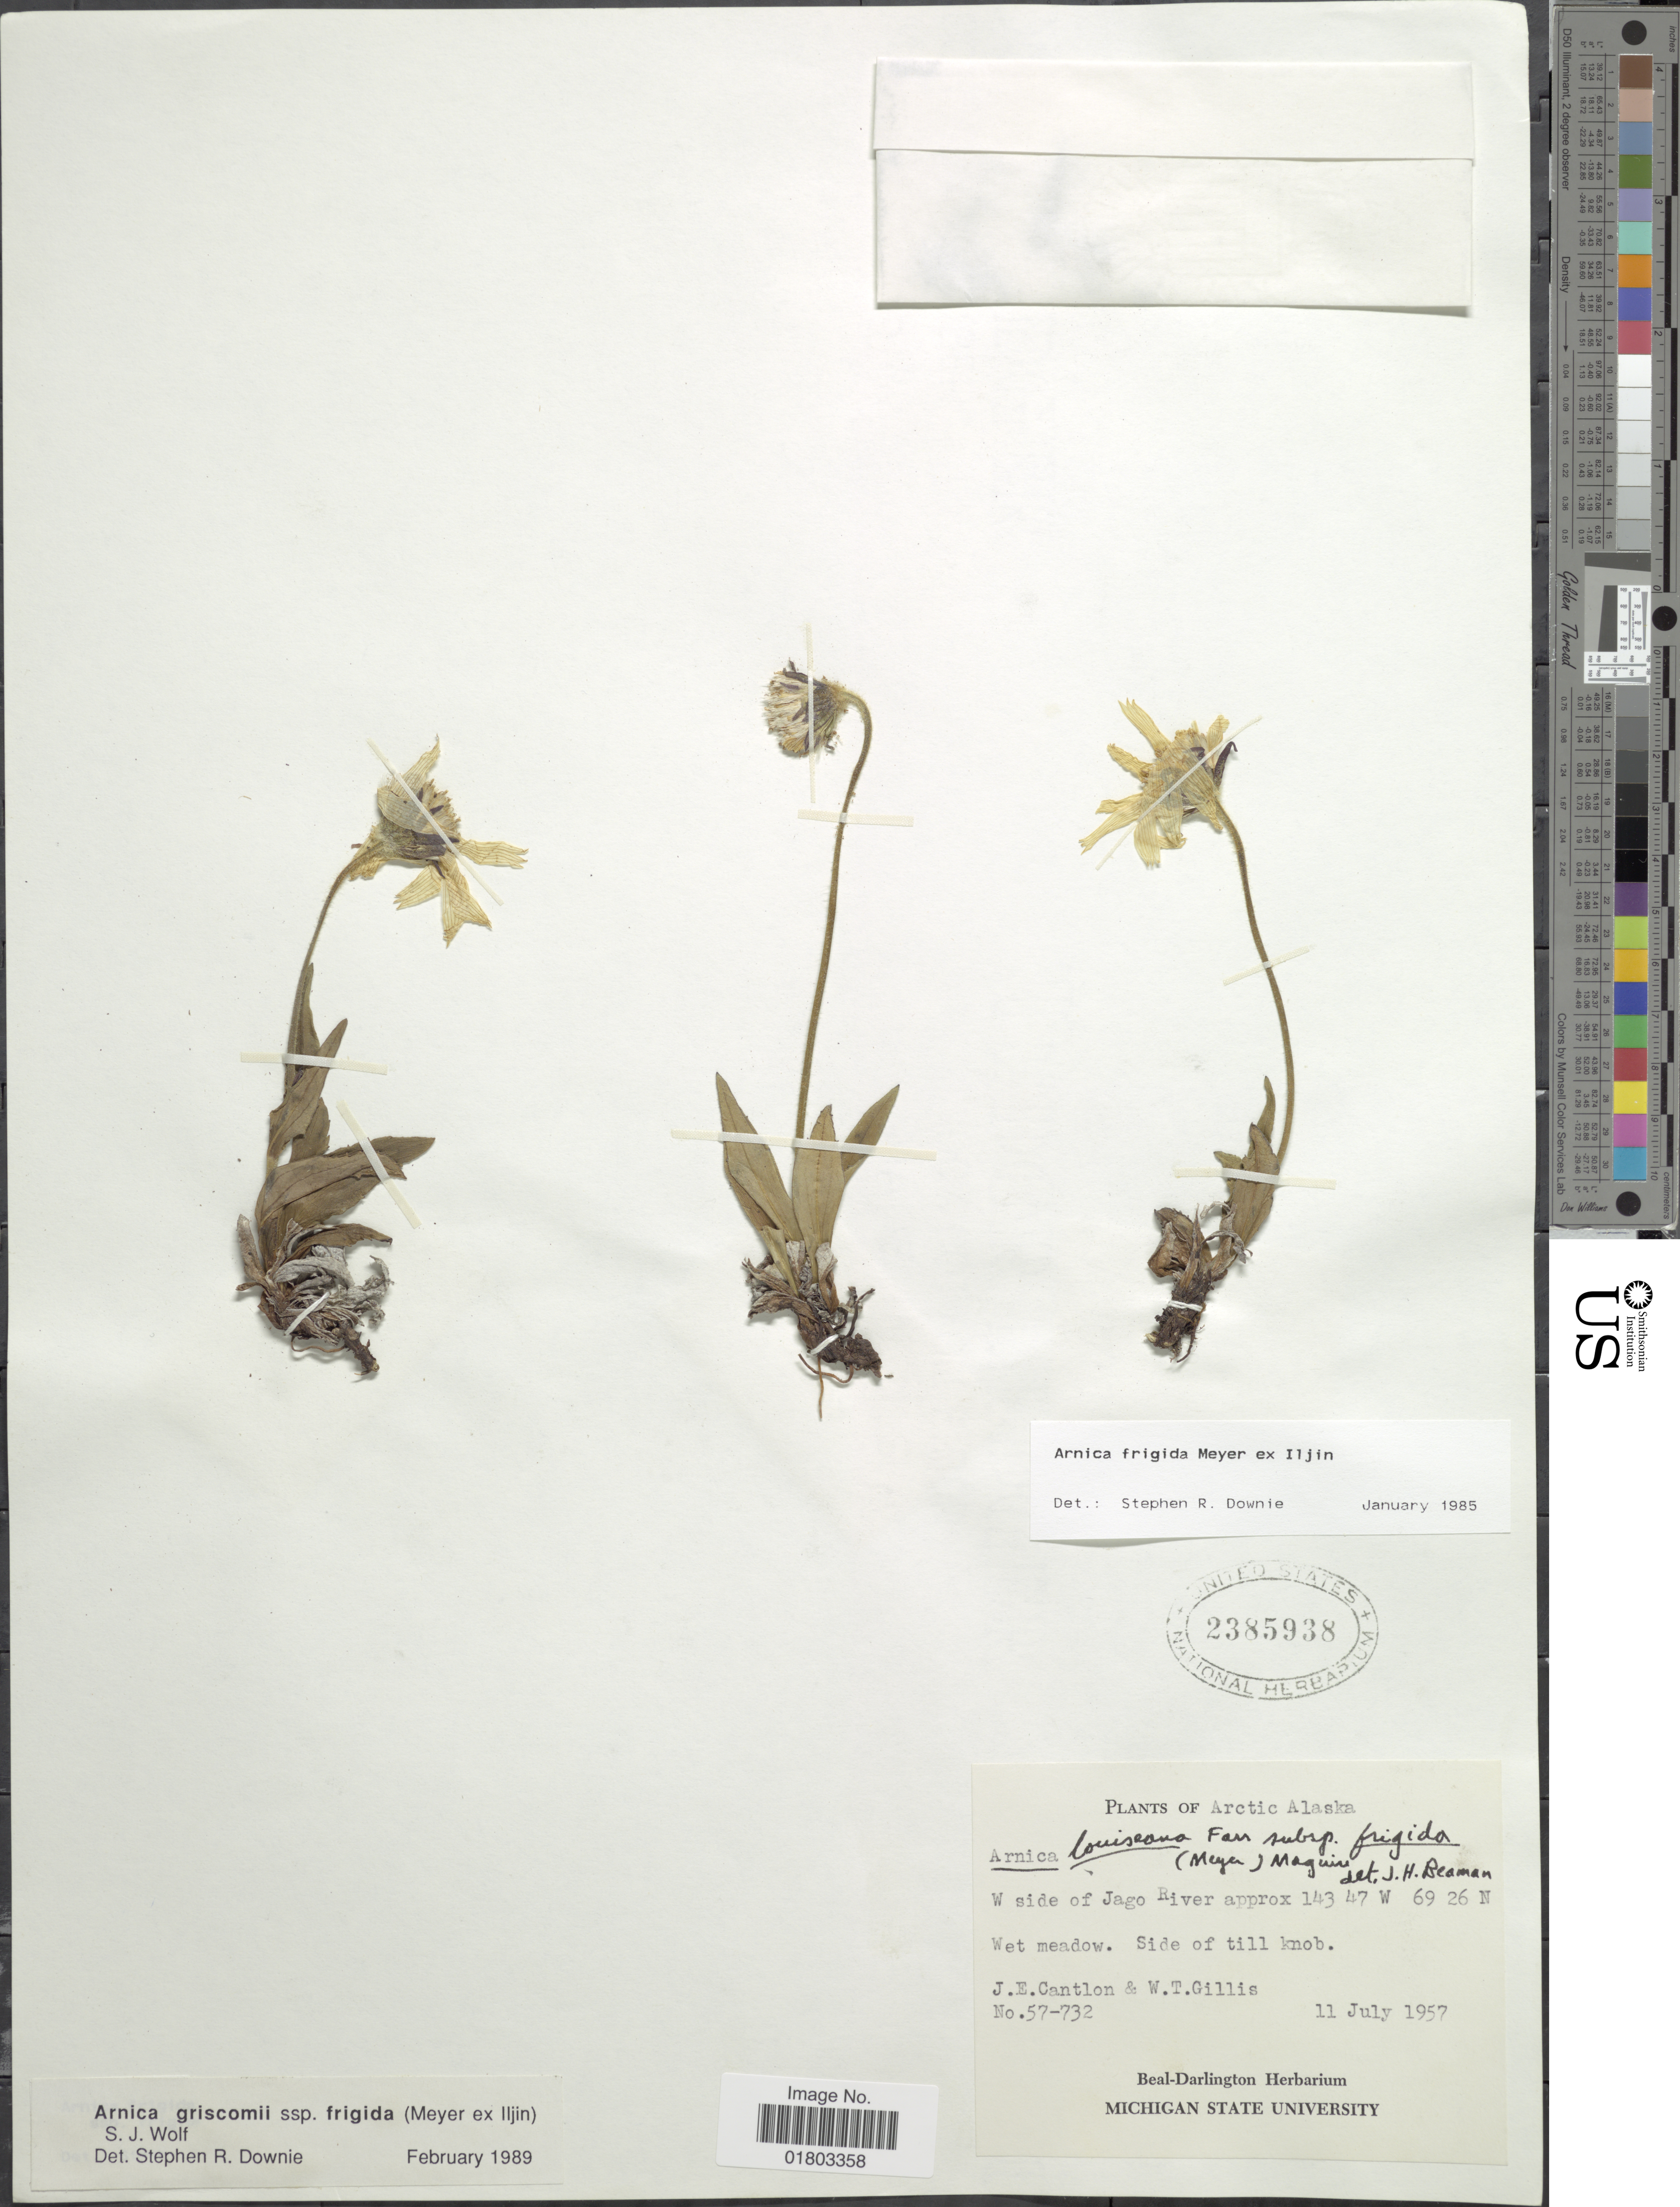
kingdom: Plantae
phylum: Tracheophyta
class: Magnoliopsida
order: Asterales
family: Asteraceae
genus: Arnica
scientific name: Arnica griscomii subsp. frigida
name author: (C.A. Mey. ex Iljin) S.J. Wolf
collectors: J. Cantlon & W. T. Gillis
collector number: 57-732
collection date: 1957-07-11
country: United States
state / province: Alaska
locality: Arctic Alaska, W side of Jago River, Wet meadow. Side of till know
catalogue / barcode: US 2385938